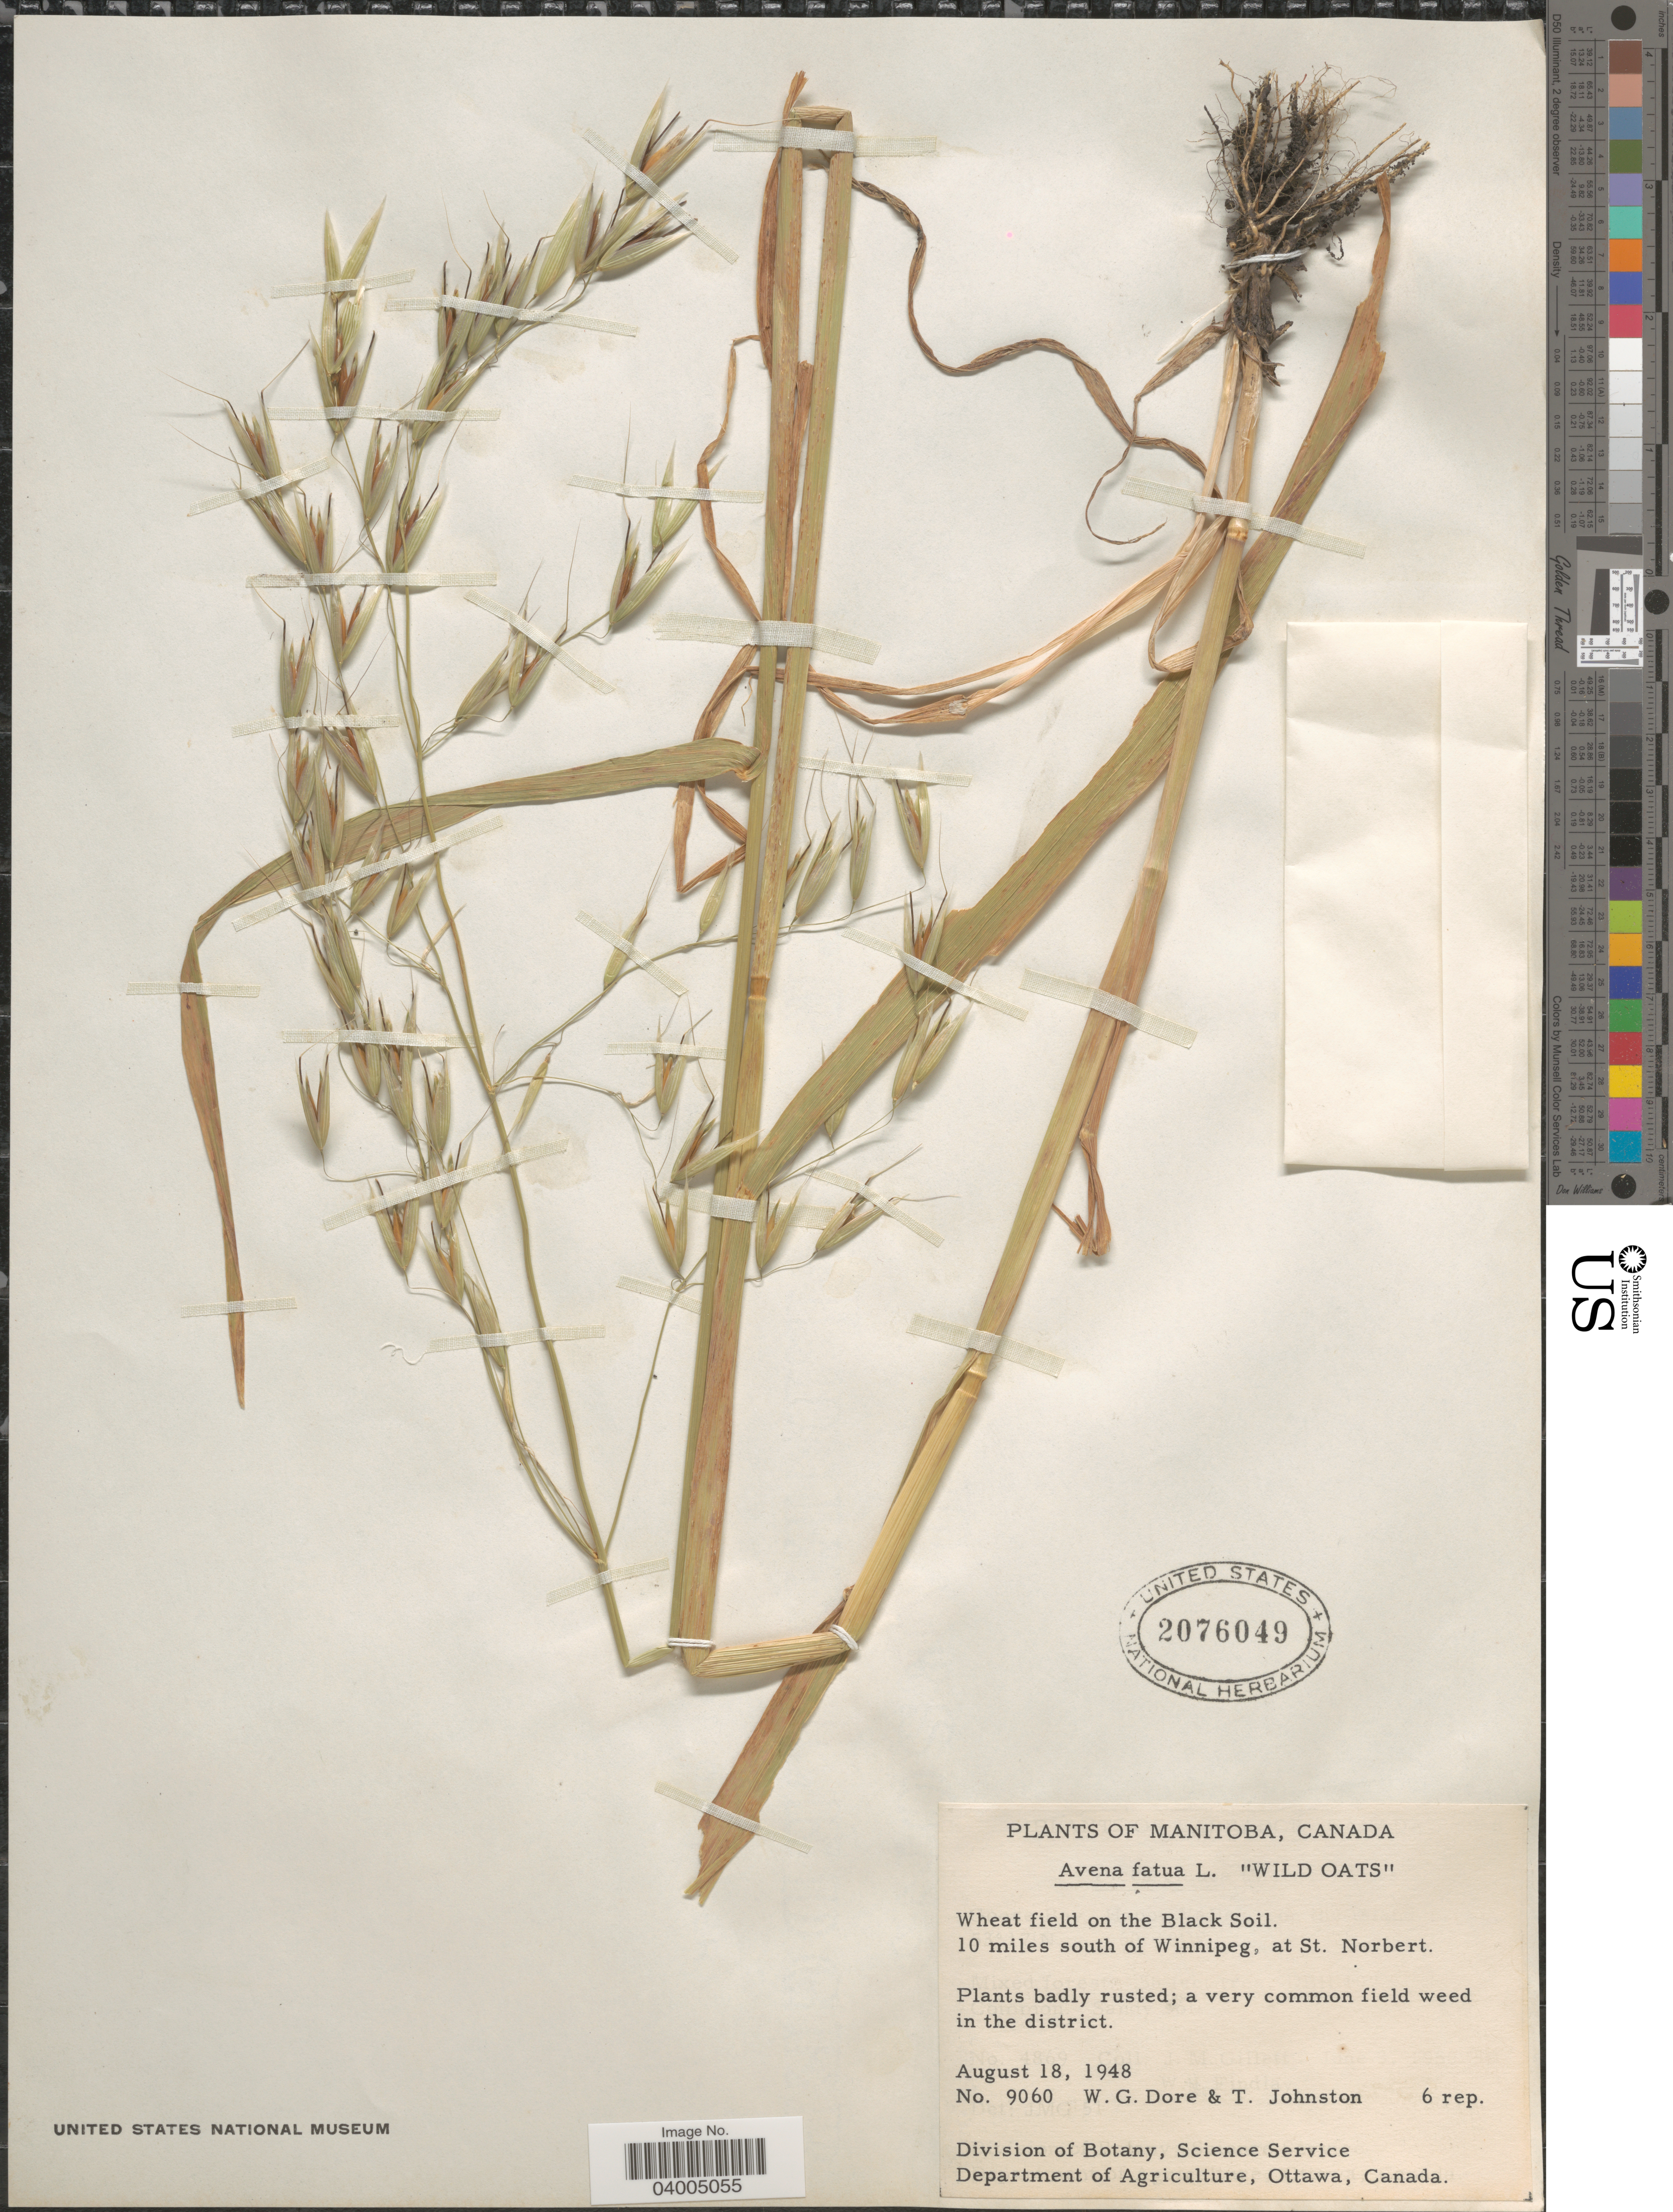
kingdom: Plantae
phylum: Tracheophyta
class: Liliopsida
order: Poales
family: Poaceae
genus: Avena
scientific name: Avena fatua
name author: L.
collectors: W. Dore & T. Johnston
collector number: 9060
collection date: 1948-08-18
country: Canada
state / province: Manitoba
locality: Wheat field on the Black Soil. 10 miles south of Winnipeg, at St. Norbert.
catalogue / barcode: US 2076049